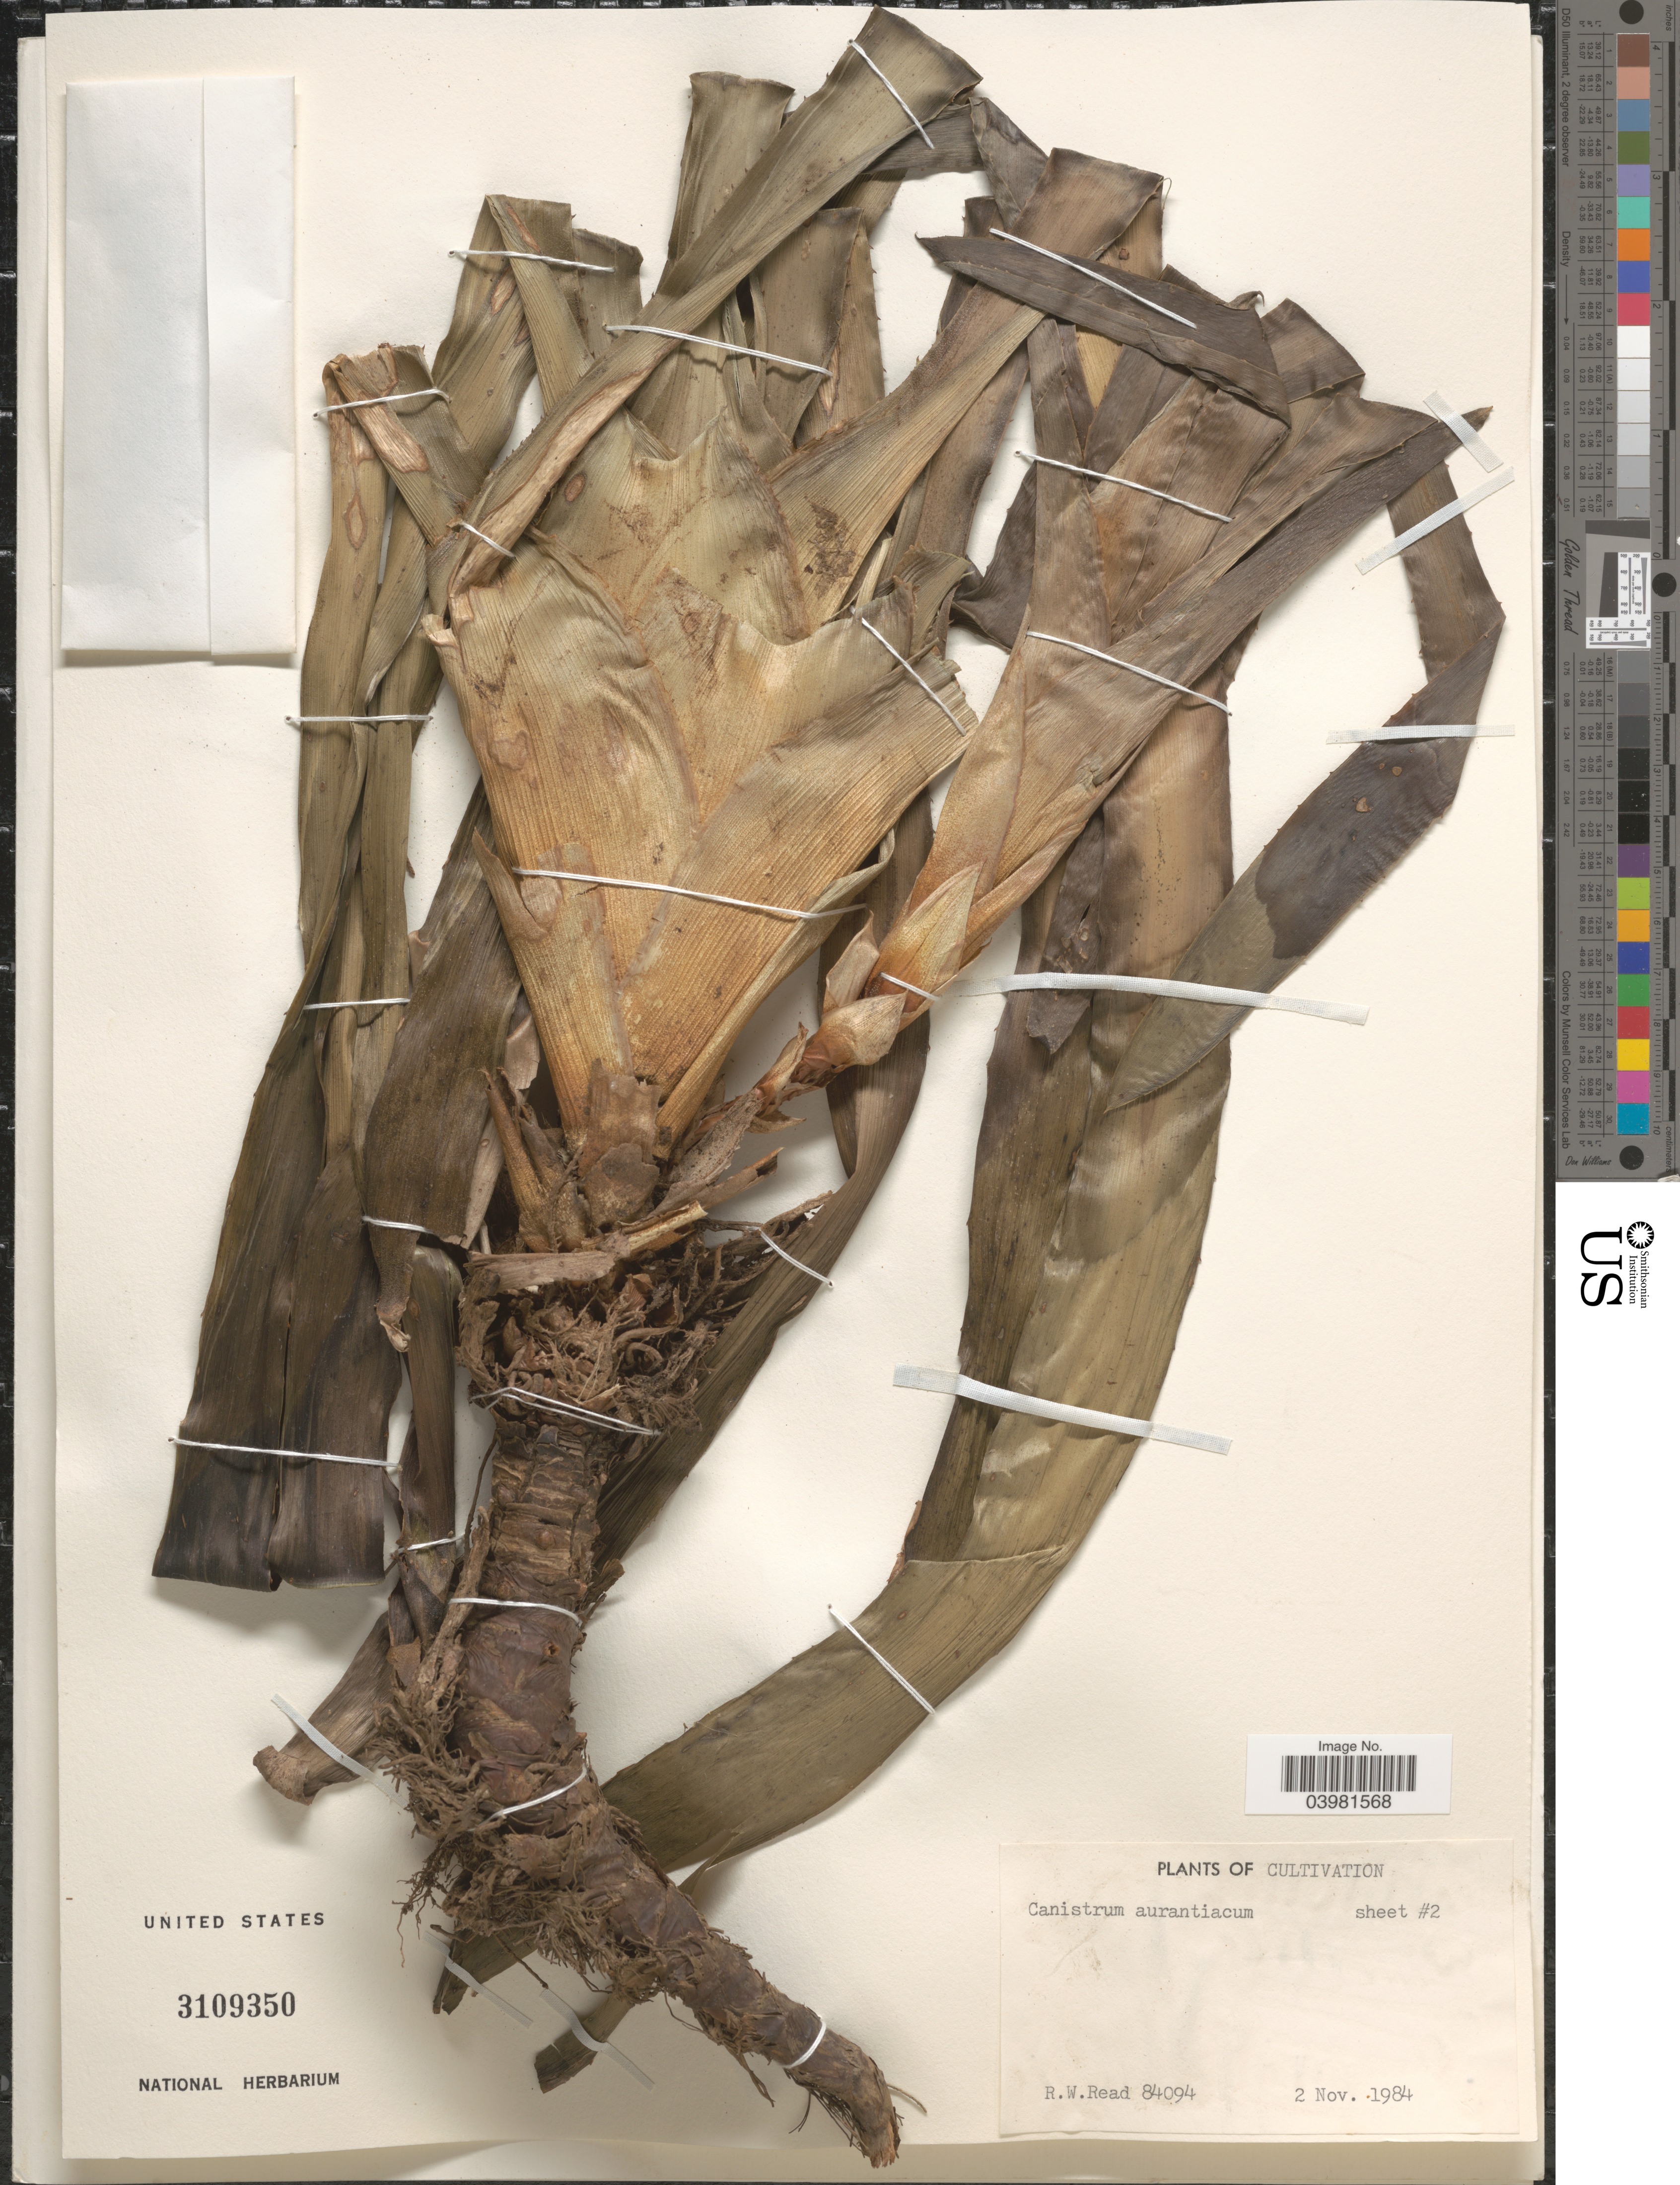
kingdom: Plantae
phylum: Tracheophyta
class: Liliopsida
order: Poales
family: Bromeliaceae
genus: Canistrum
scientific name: Canistrum aurantiacum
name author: É. Morren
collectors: R. W. Read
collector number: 84094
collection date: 1984-11-02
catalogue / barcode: US 3109350